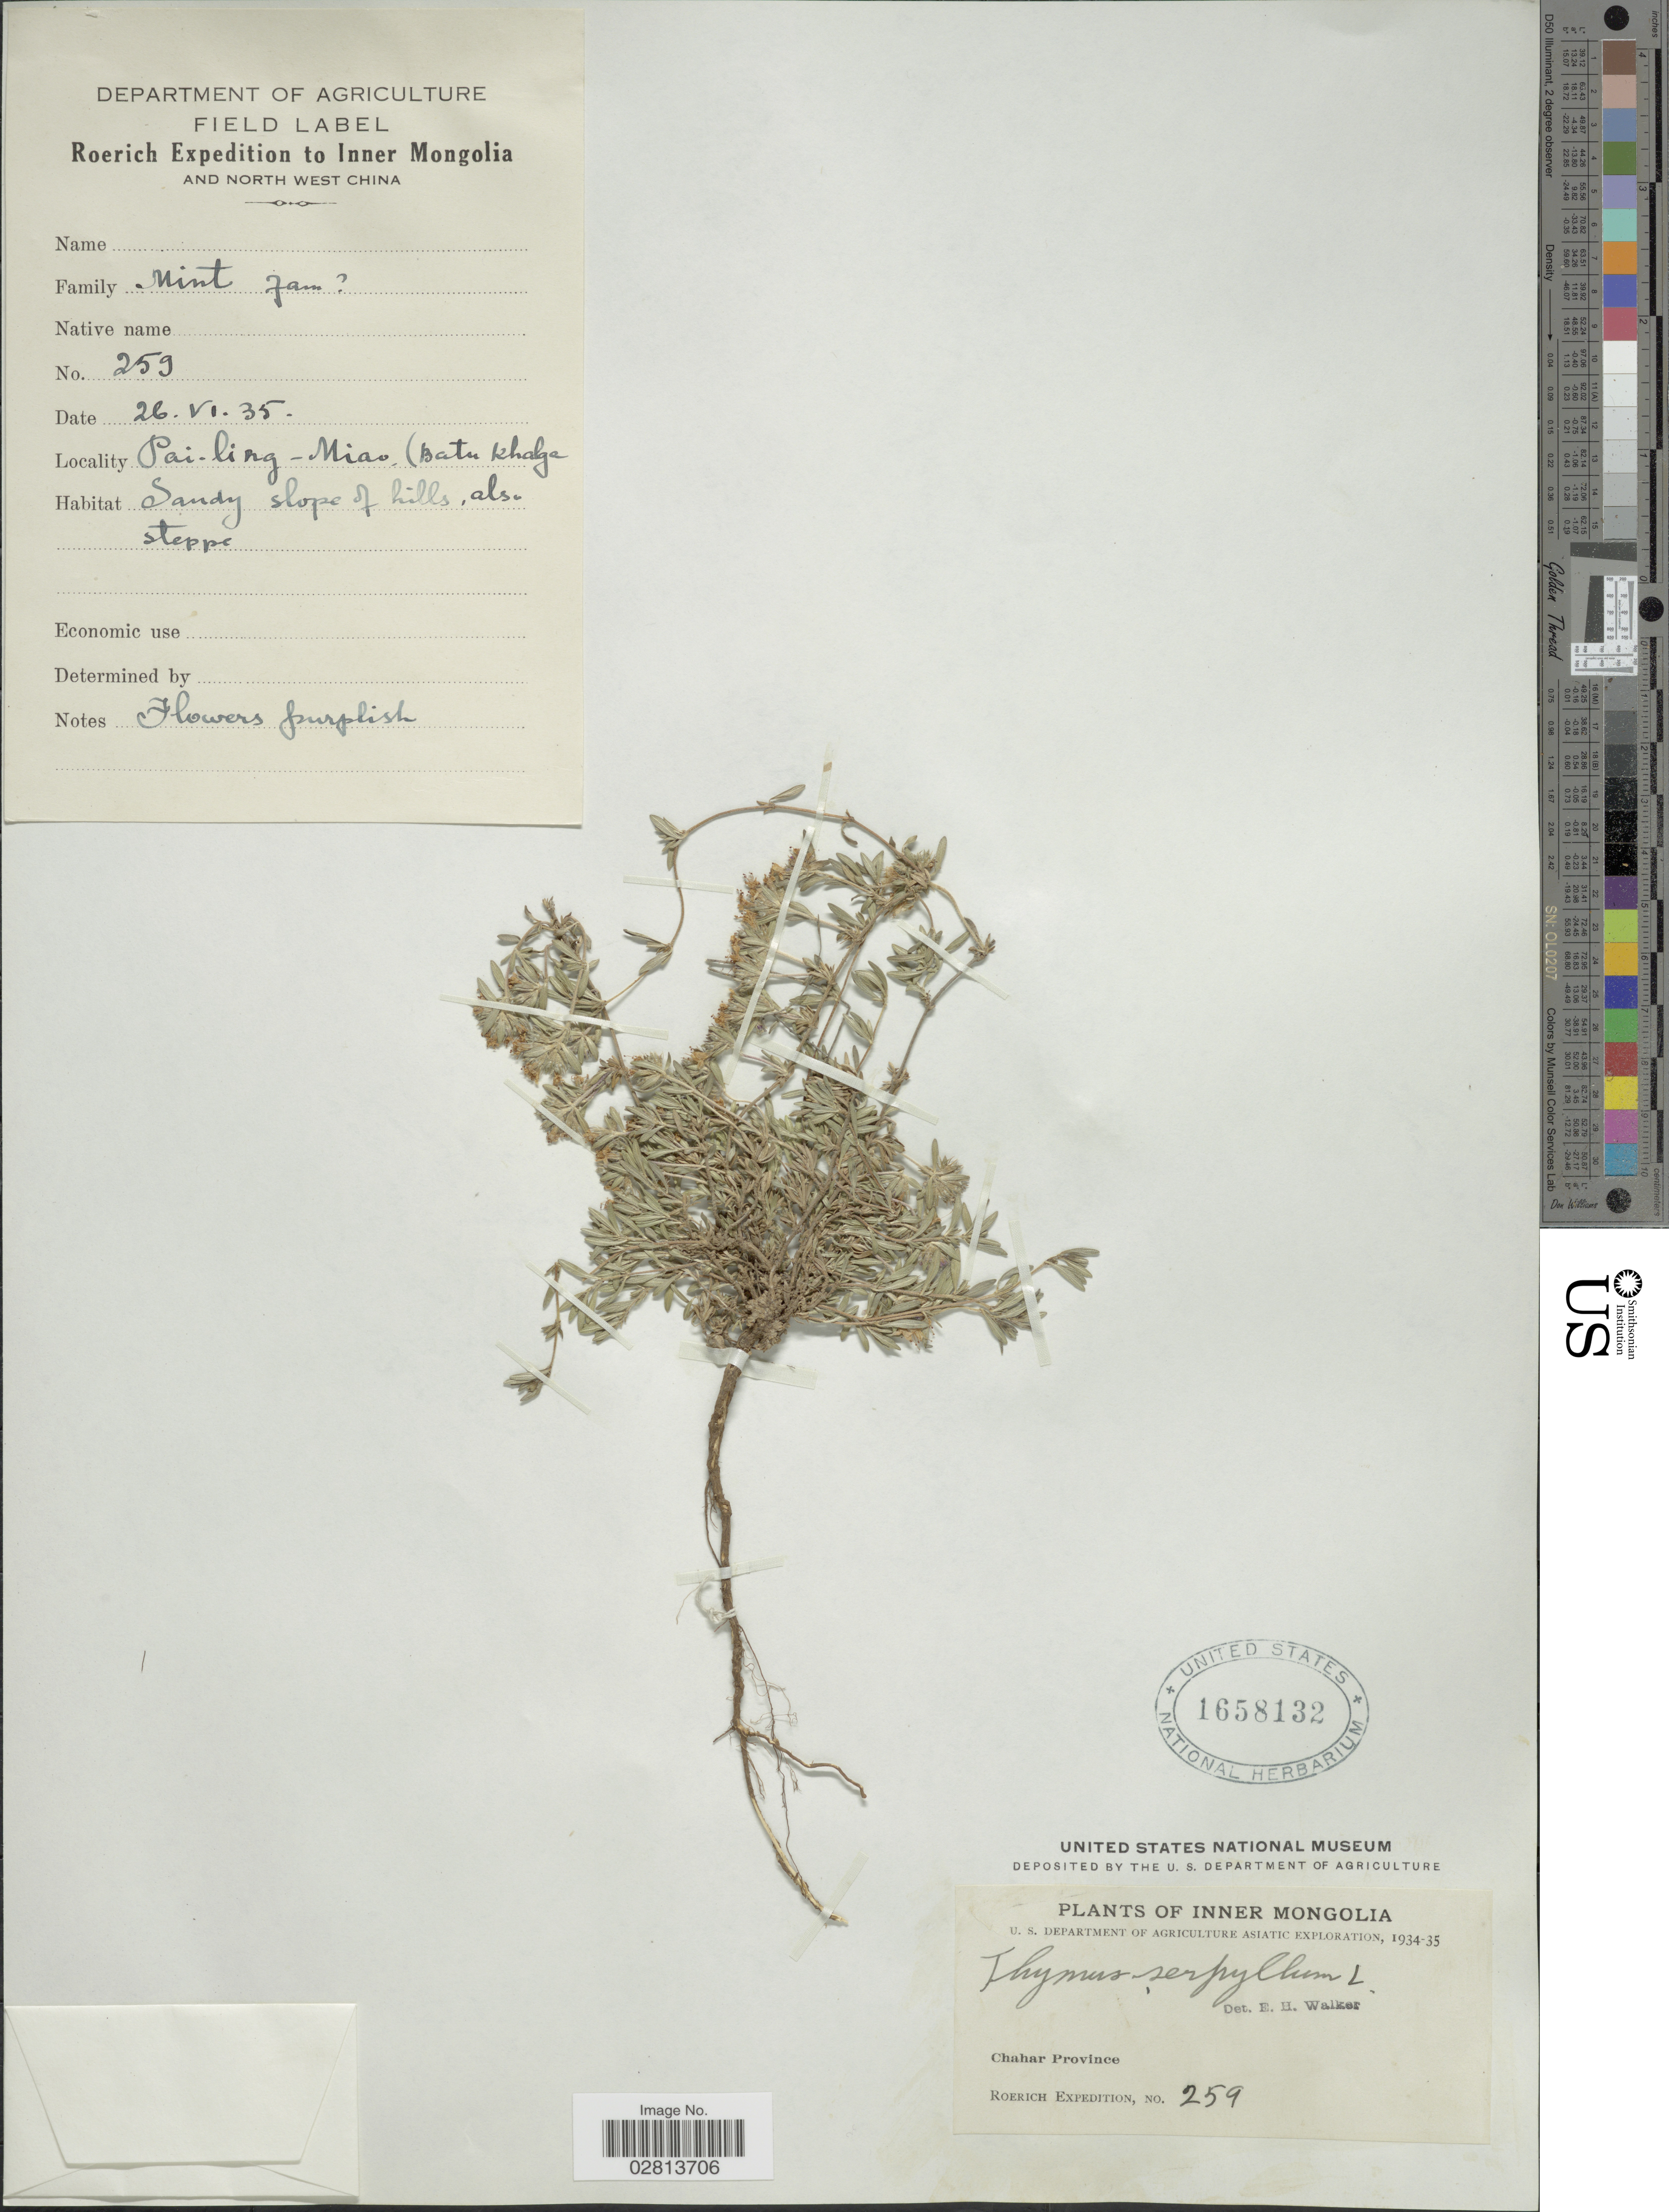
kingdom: Plantae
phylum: Tracheophyta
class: Magnoliopsida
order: Lamiales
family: Lamiaceae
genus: Thymus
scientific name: Thymus serpyllum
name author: L.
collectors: Roerich Expedition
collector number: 259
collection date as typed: Transcribed d/m/y: 26/6/35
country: China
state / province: Nei Monggol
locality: Inner Mongolia. Chahar Province. North West China. Pai-ling-Miao (Batu Khalge).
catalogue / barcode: US 1658132